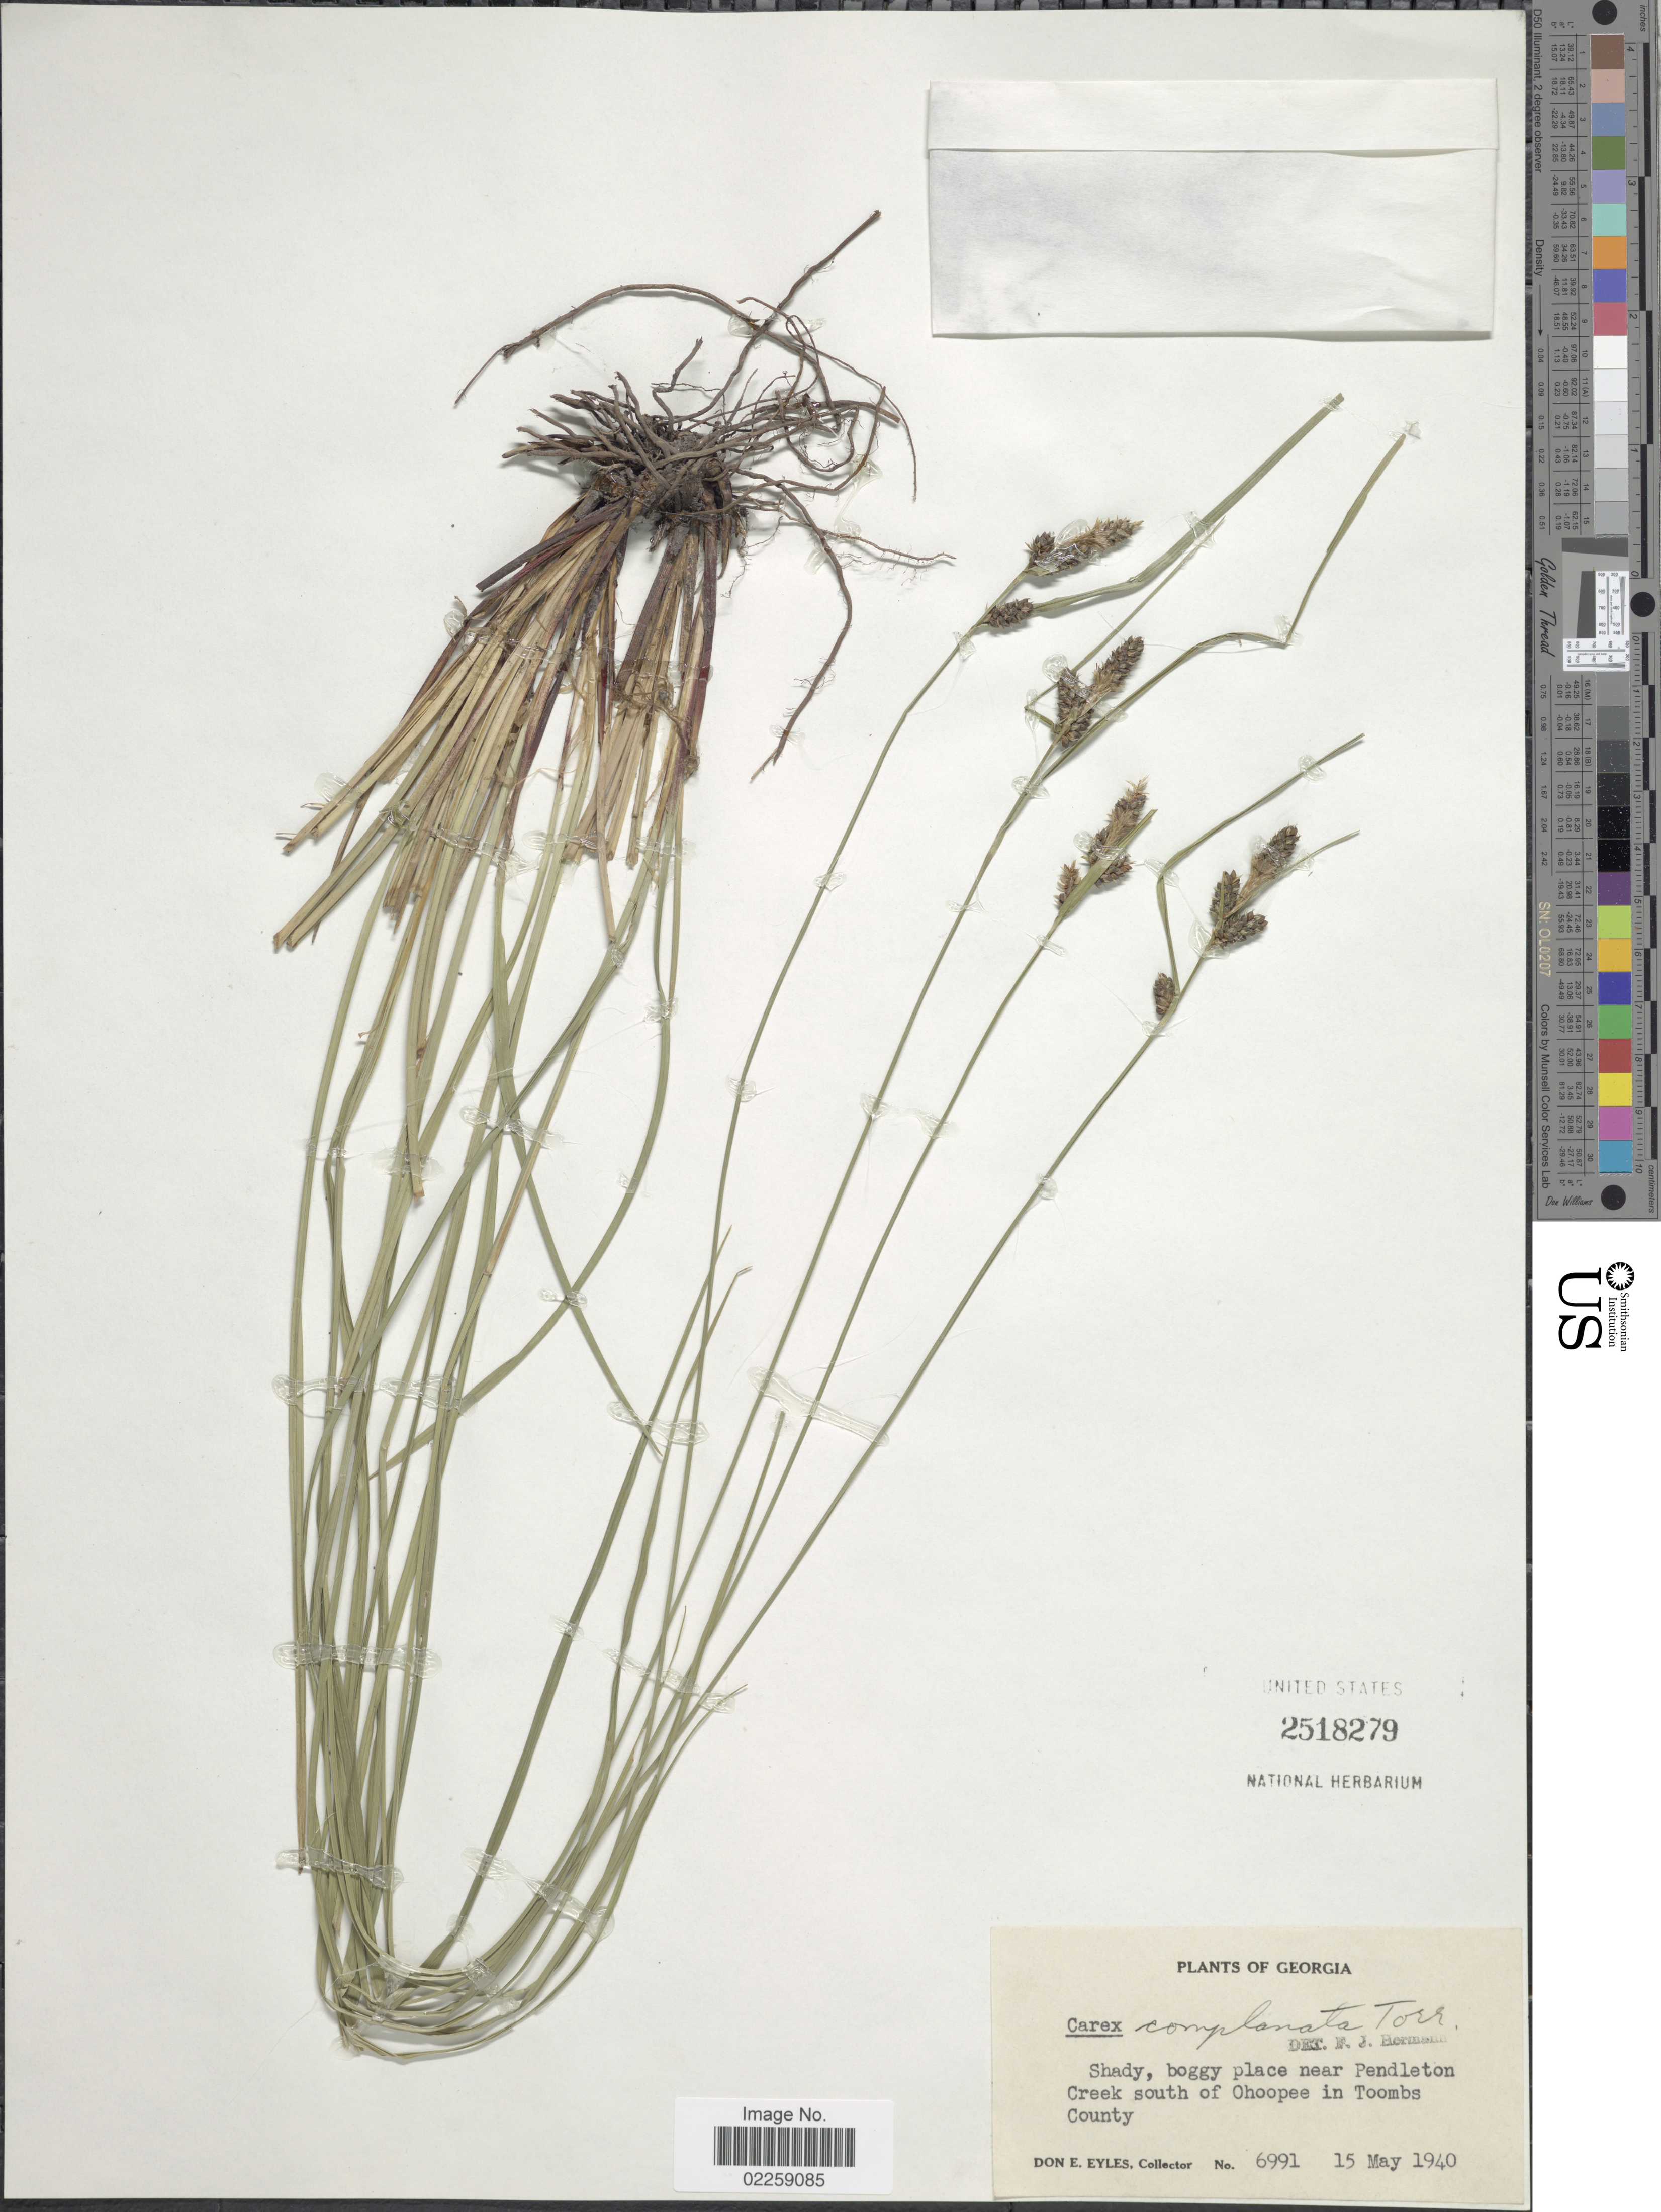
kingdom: Plantae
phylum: Tracheophyta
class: Liliopsida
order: Poales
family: Cyperaceae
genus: Carex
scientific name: Carex complanata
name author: Torr. & Hook.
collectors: D. Eyles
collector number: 6991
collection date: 1940-05-15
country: United States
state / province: Georgia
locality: Shady, boggy place near Pendleton Creek south of Ohoopee in Toombs County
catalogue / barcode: US 2518279